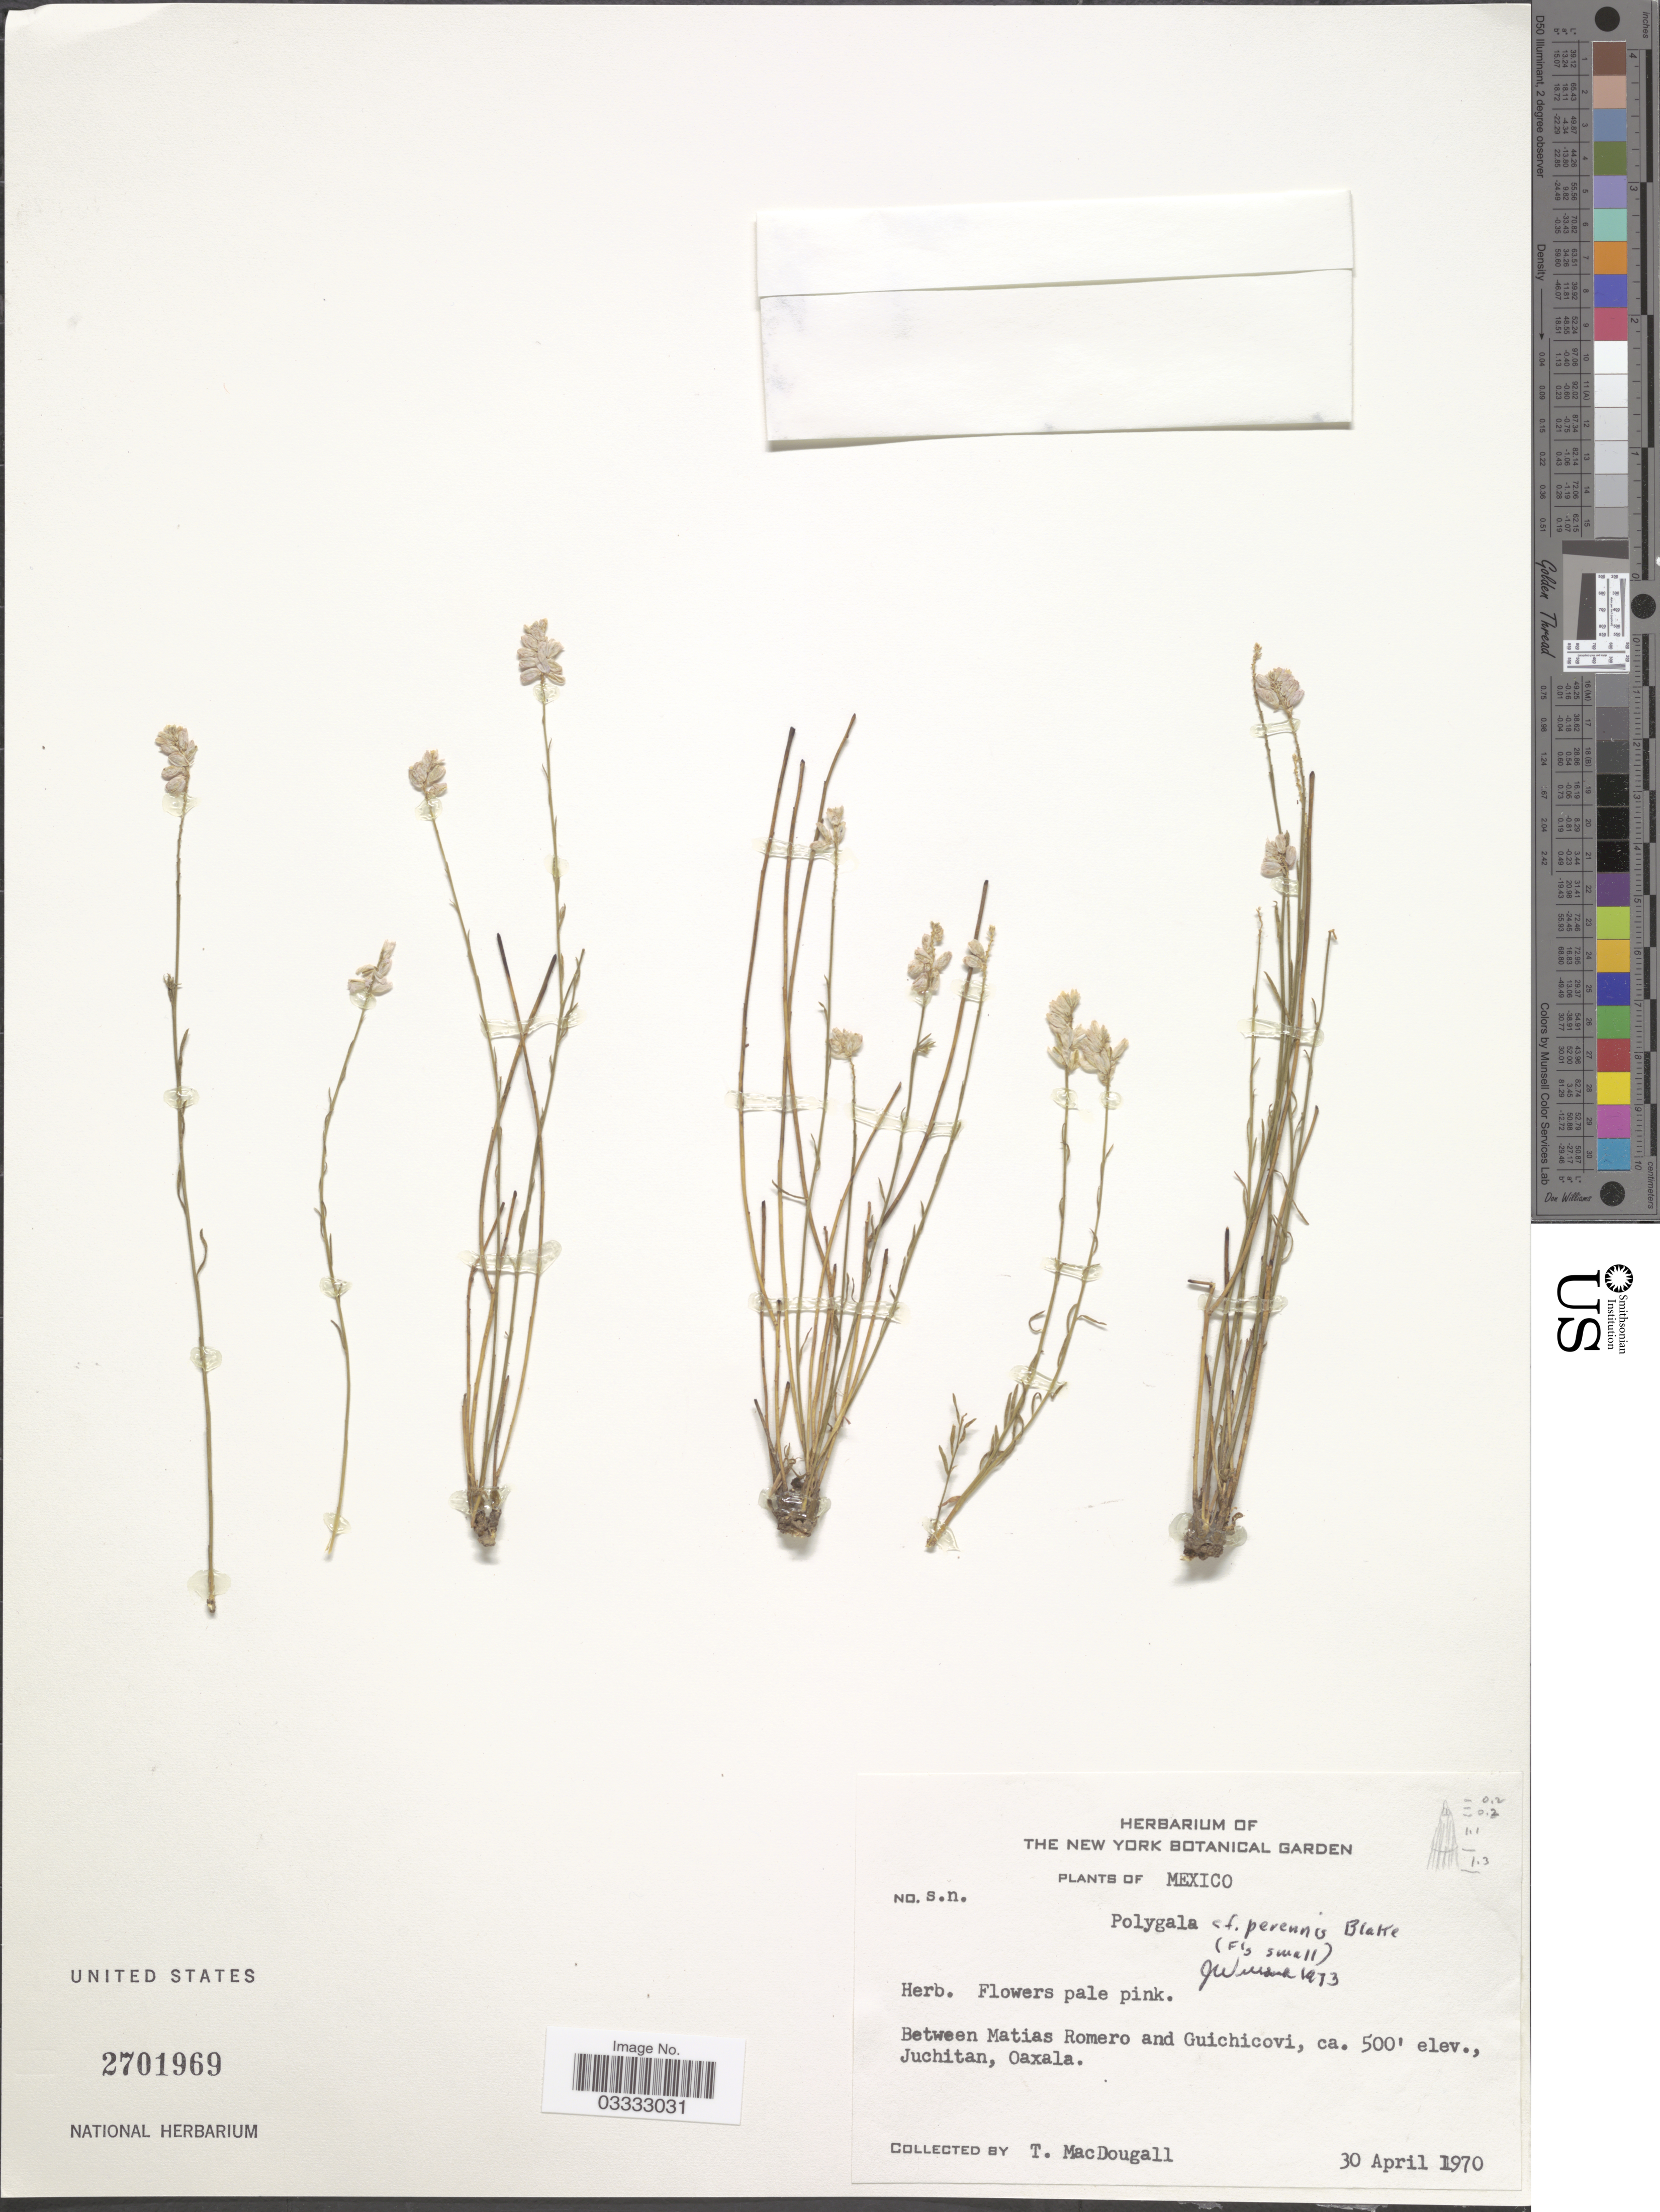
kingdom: Plantae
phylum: Tracheophyta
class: Magnoliopsida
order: Fabales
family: Polygalaceae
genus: Polygala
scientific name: Polygala perennis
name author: S.F. Blake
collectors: T. B. MacDougall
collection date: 1970-04-30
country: Mexico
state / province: Oaxaca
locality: Between Matias Romero and Guichicovi, Juchitan, Oaxala.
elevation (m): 152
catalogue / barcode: US 2701969